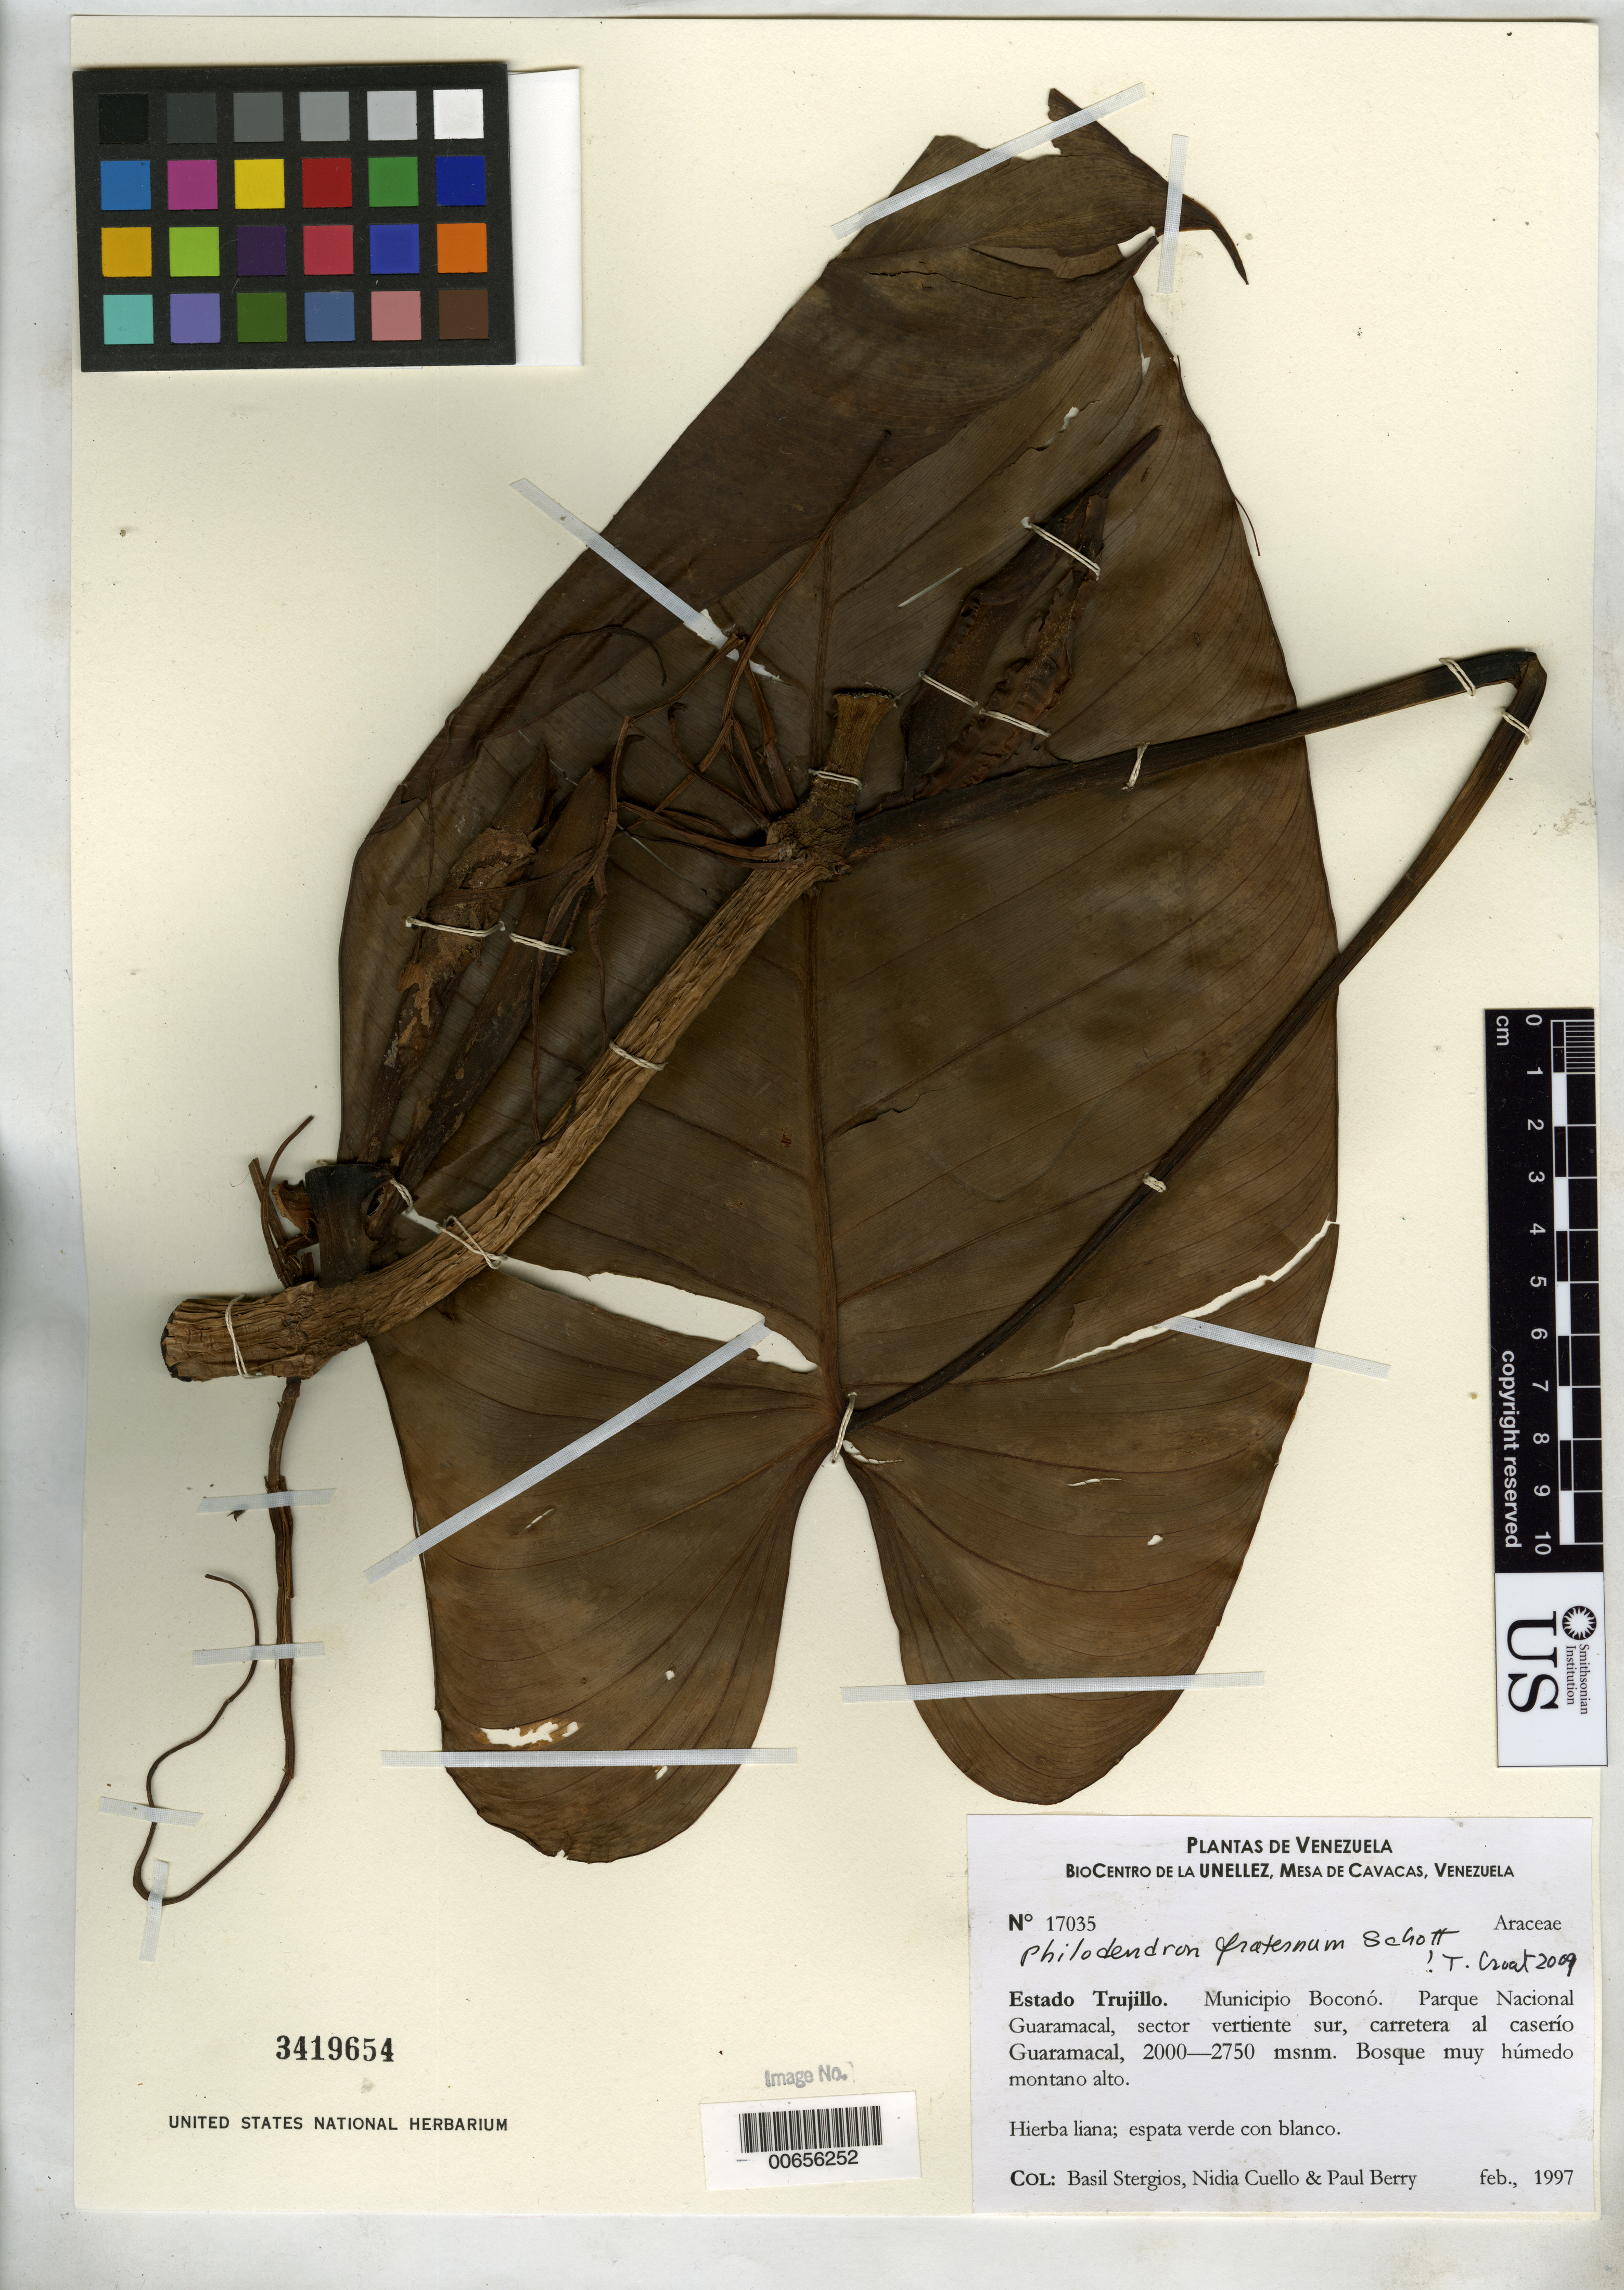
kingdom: Plantae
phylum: Tracheophyta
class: Liliopsida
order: Alismatales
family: Araceae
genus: Philodendron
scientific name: Philodendron fraternum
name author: Schott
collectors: B. G. Stergios, N. L. Cuello & P. Berry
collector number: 17035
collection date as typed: Feb 1997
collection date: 1997-02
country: Venezuela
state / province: Trujillo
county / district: Boconó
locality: Parque Nacional Guaramacal. Sector vertiente S. Carretera al caserío Guaramacal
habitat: Bosque muy húmedo montano alto.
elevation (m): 2000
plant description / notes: MO, PORT, US, VEN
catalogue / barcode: US 3419654